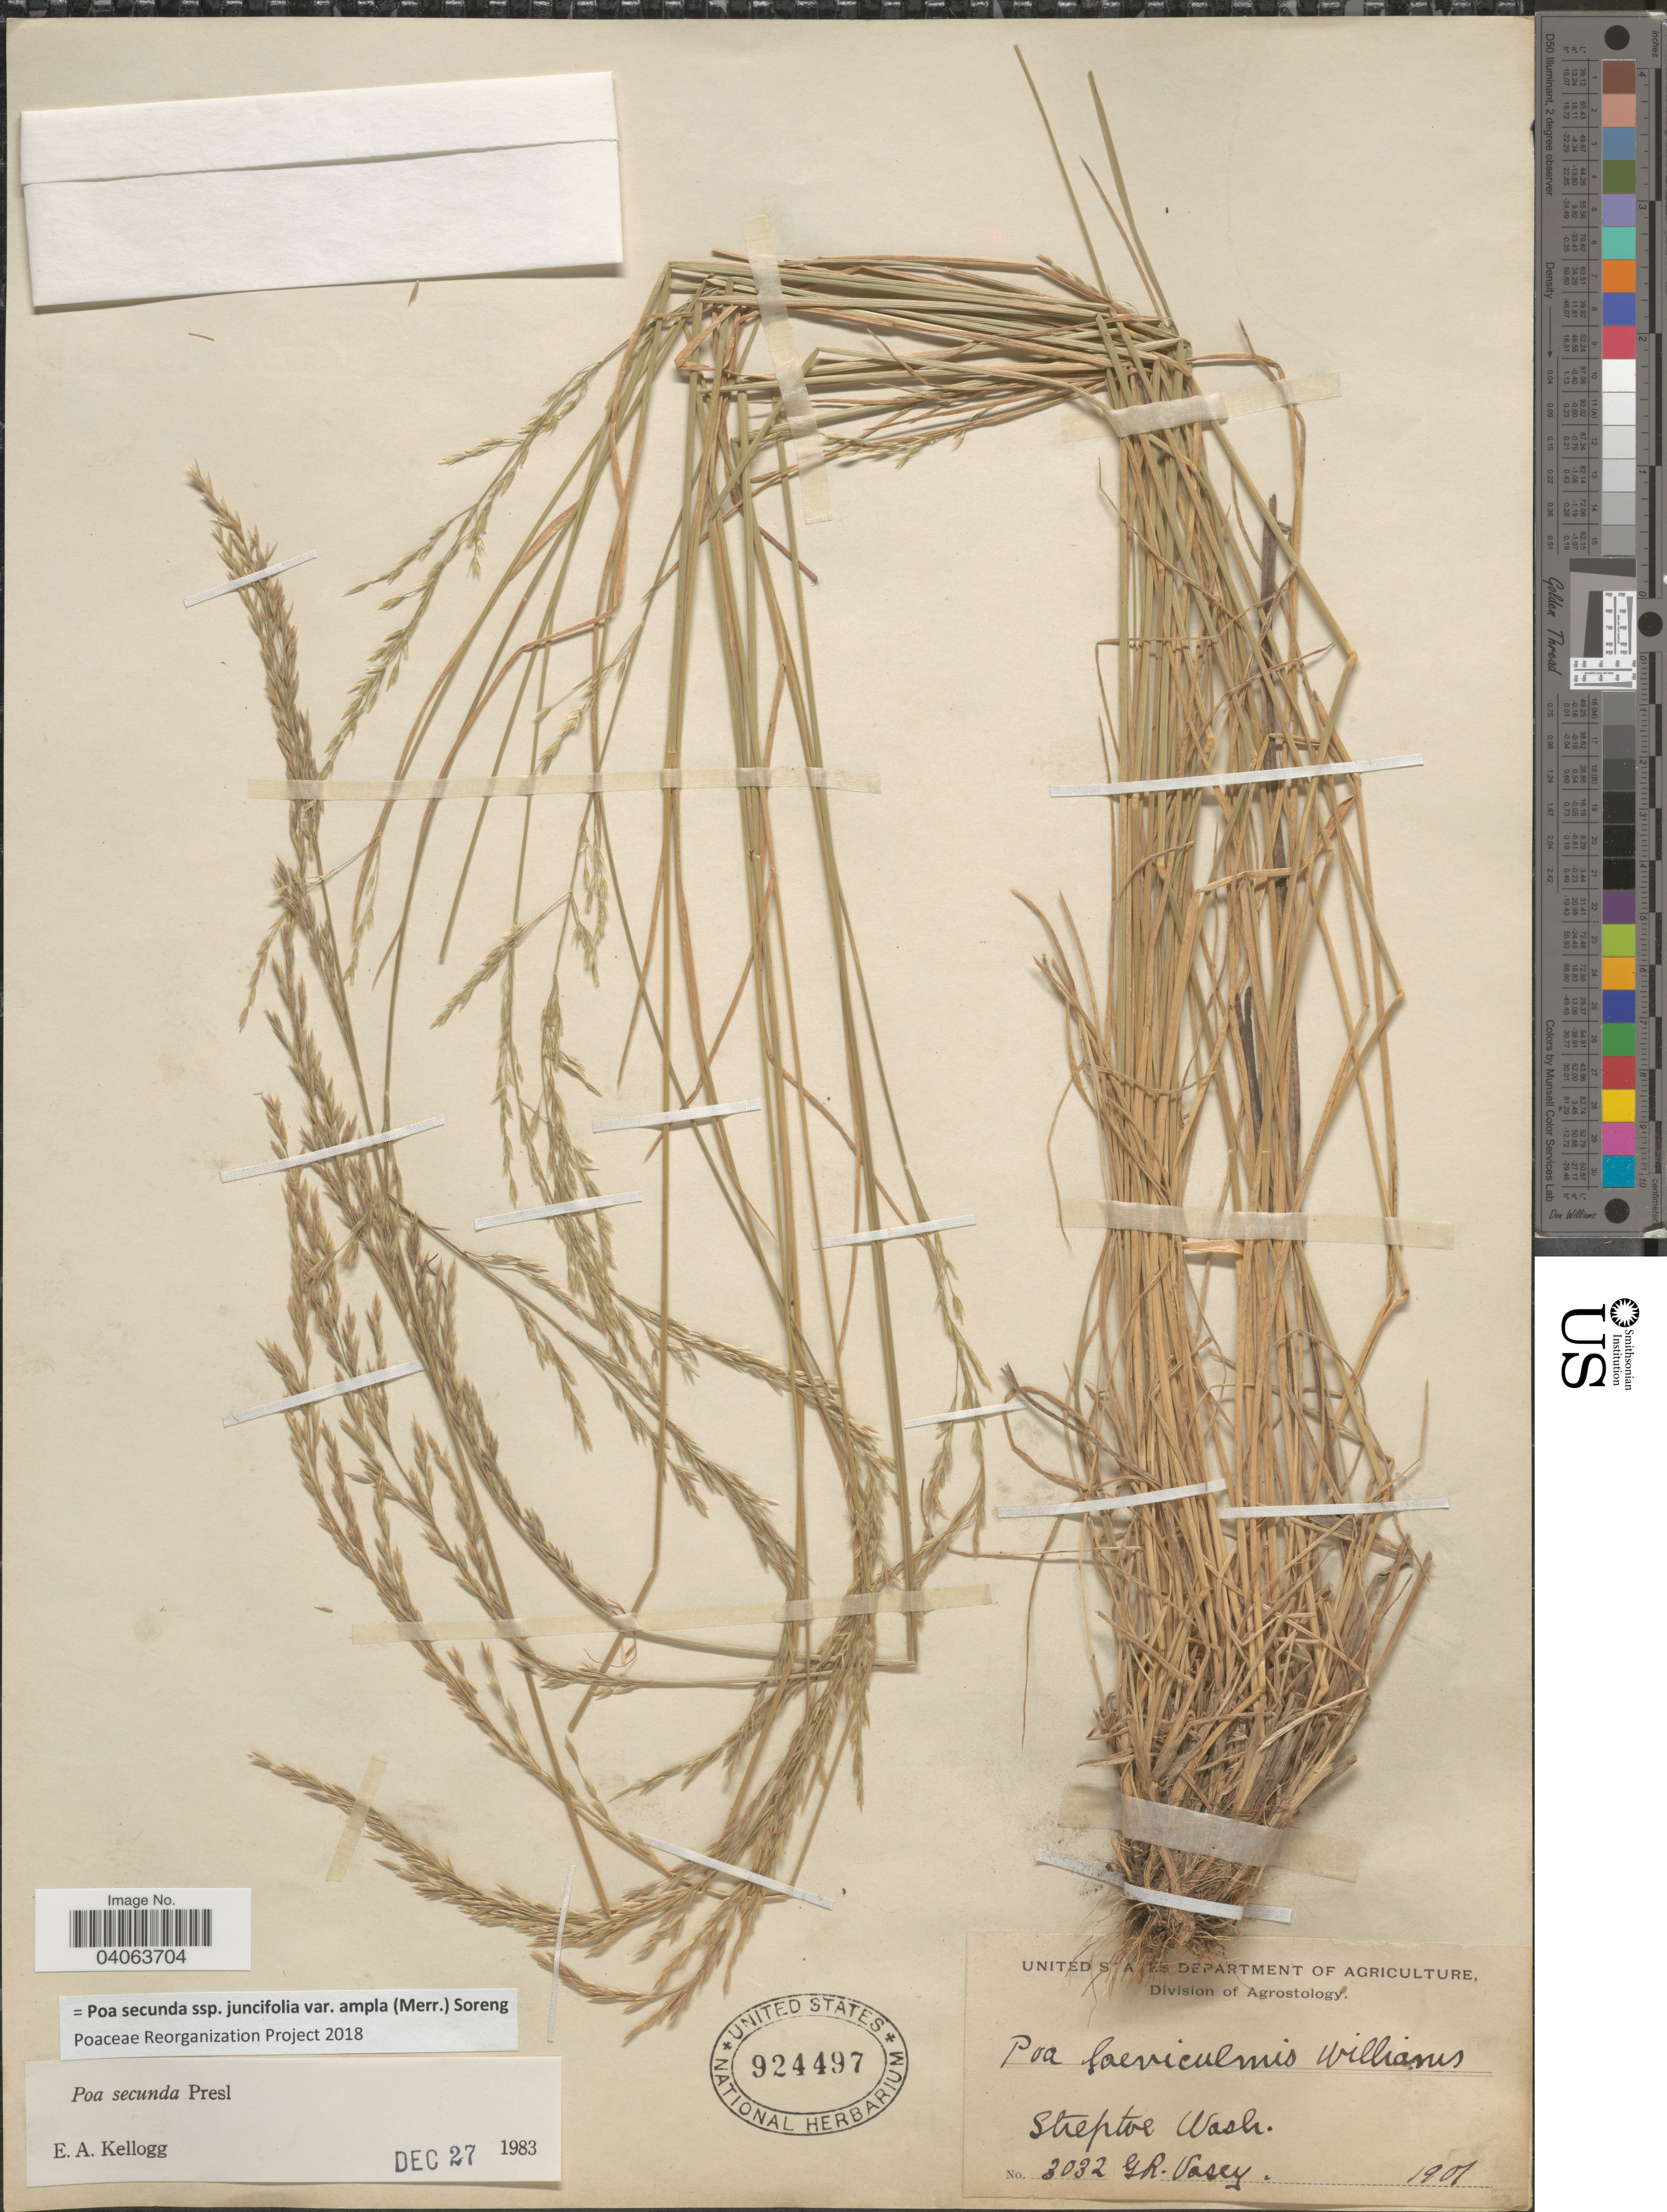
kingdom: Plantae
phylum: Tracheophyta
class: Liliopsida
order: Poales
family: Poaceae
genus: Poa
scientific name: Poa secunda subsp. juncifolia var. ampla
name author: (Merr.) Soreng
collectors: G. R. Vasey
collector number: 3032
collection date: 1901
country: United States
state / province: Washington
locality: Steptoe.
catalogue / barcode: US 924497